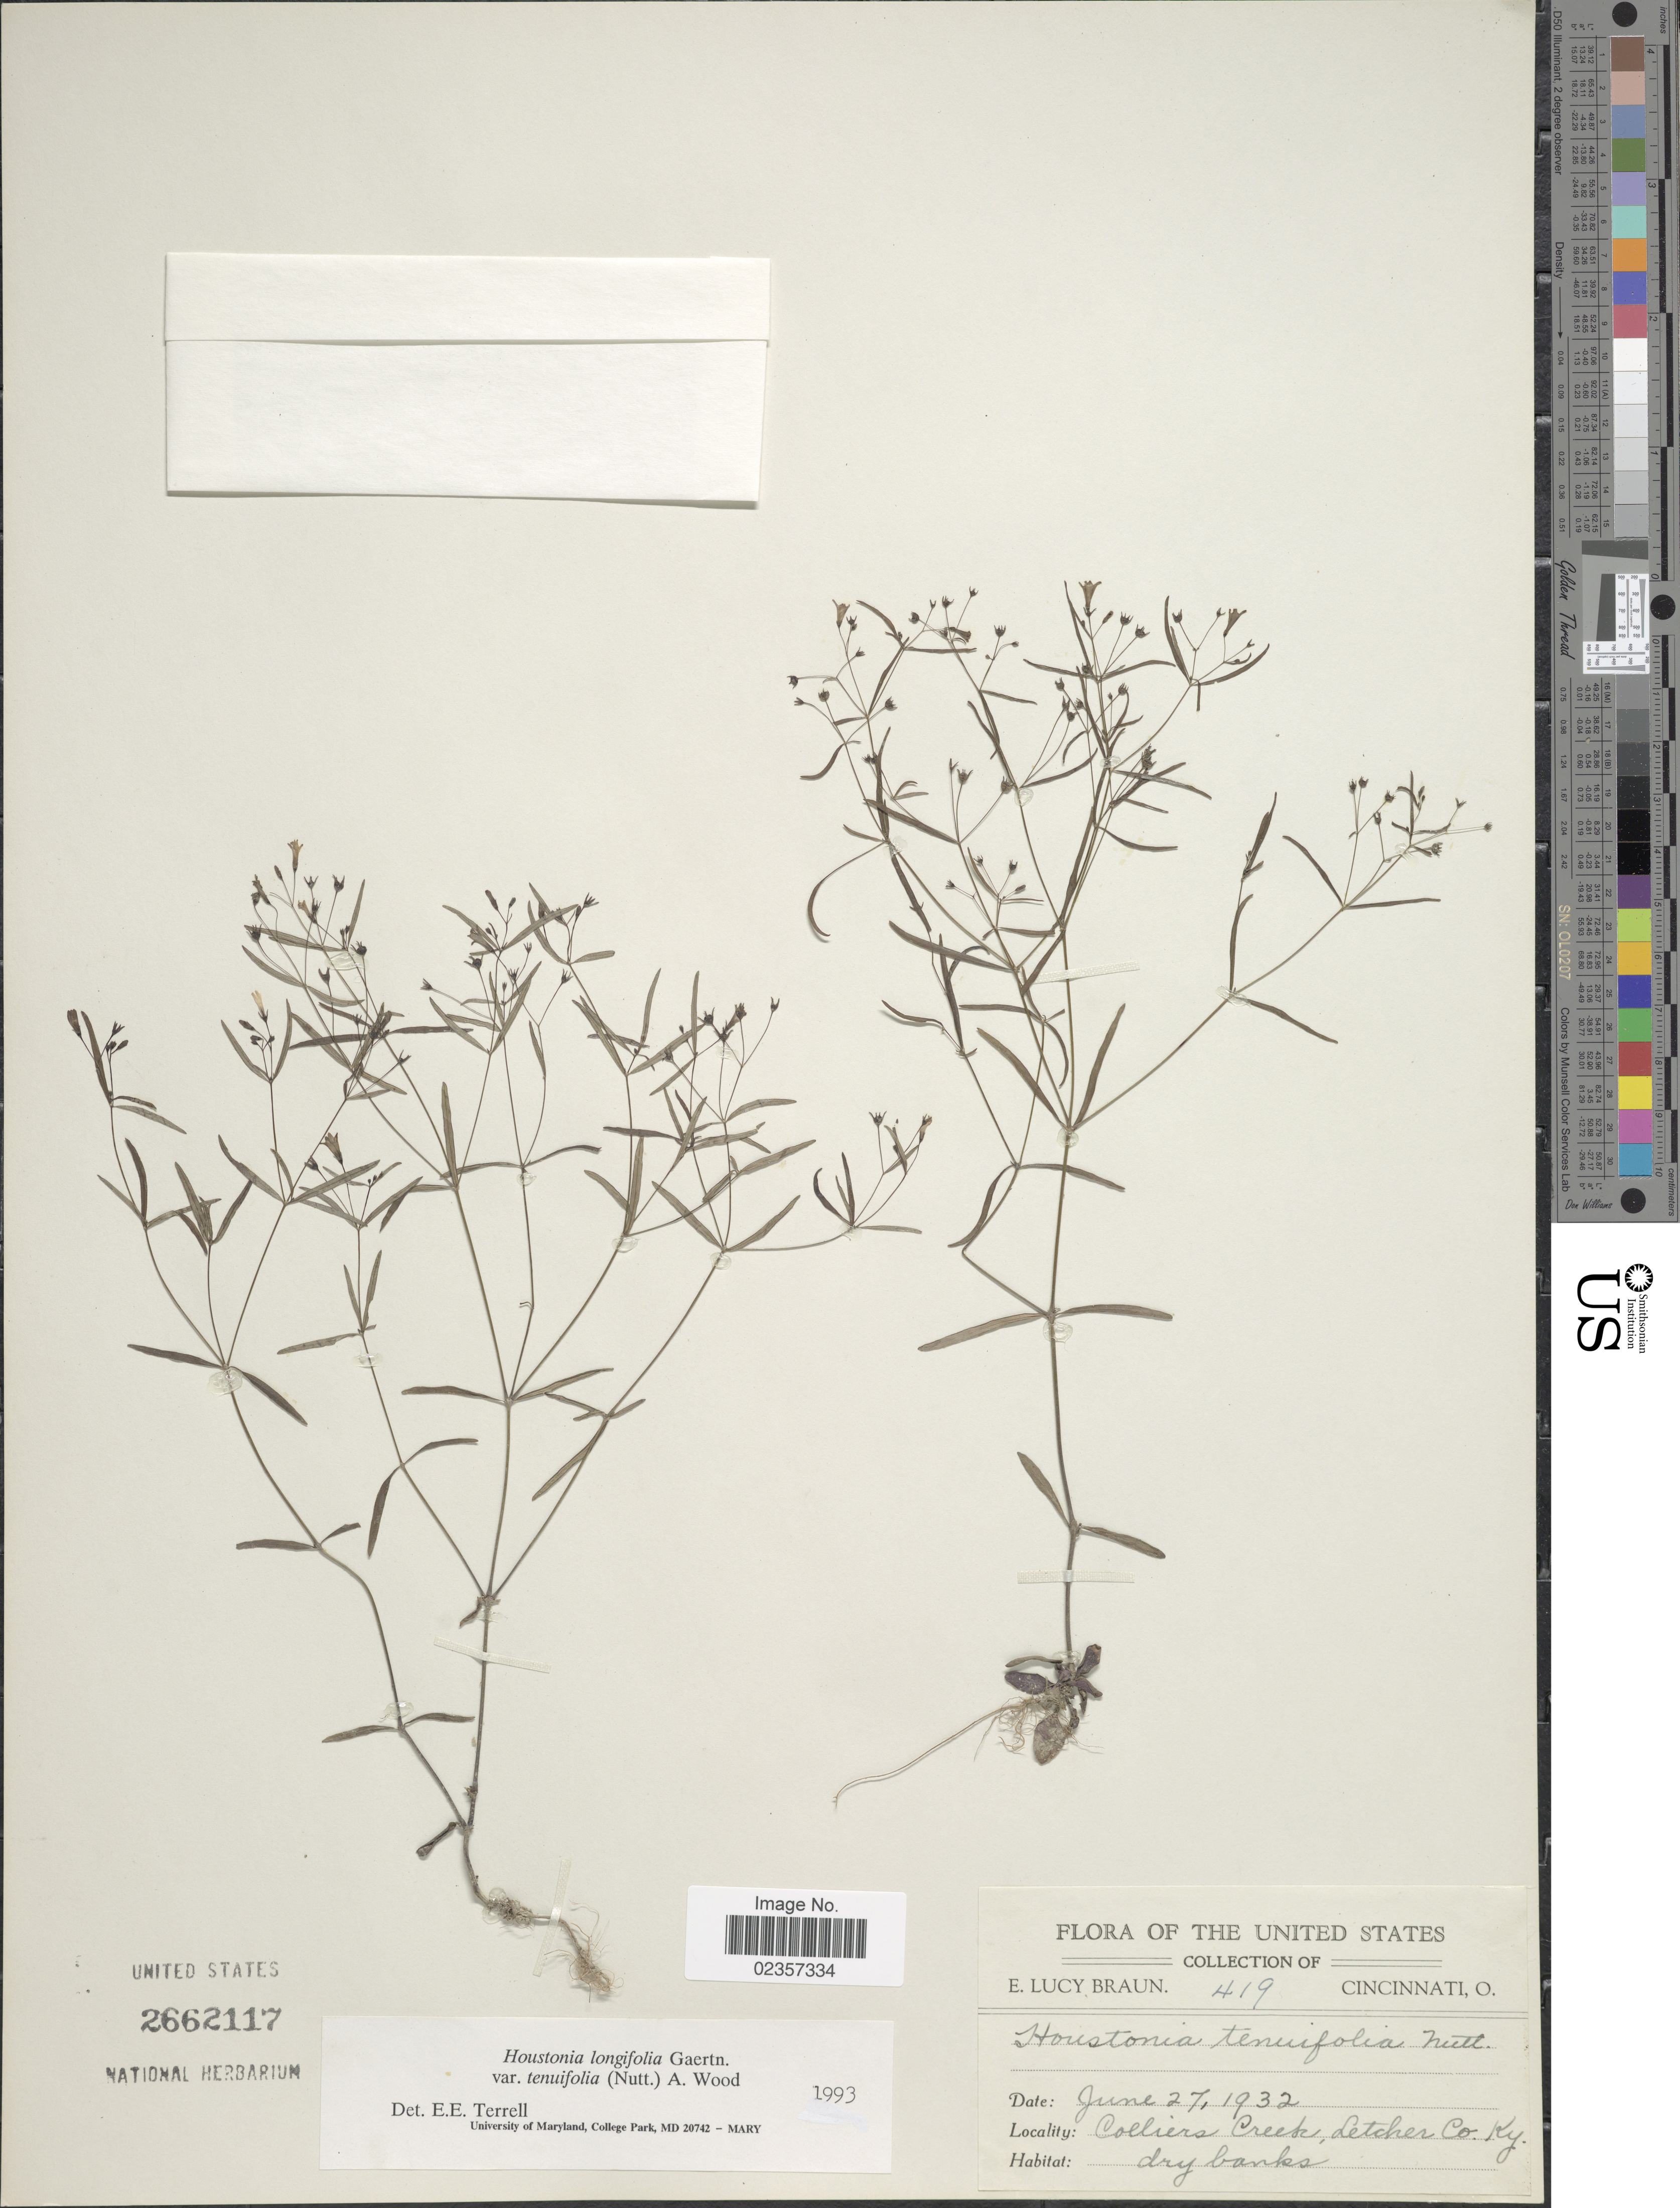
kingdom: Plantae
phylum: Tracheophyta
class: Magnoliopsida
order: Gentianales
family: Rubiaceae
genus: Houstonia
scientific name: Houstonia longifolia var. tenuifolia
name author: (Nutt.) Alph. Wood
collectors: E. L. Braun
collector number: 419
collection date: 1932-06-27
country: United States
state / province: Kentucky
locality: Colliers Creek, Letcher Co.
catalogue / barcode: US 2662117